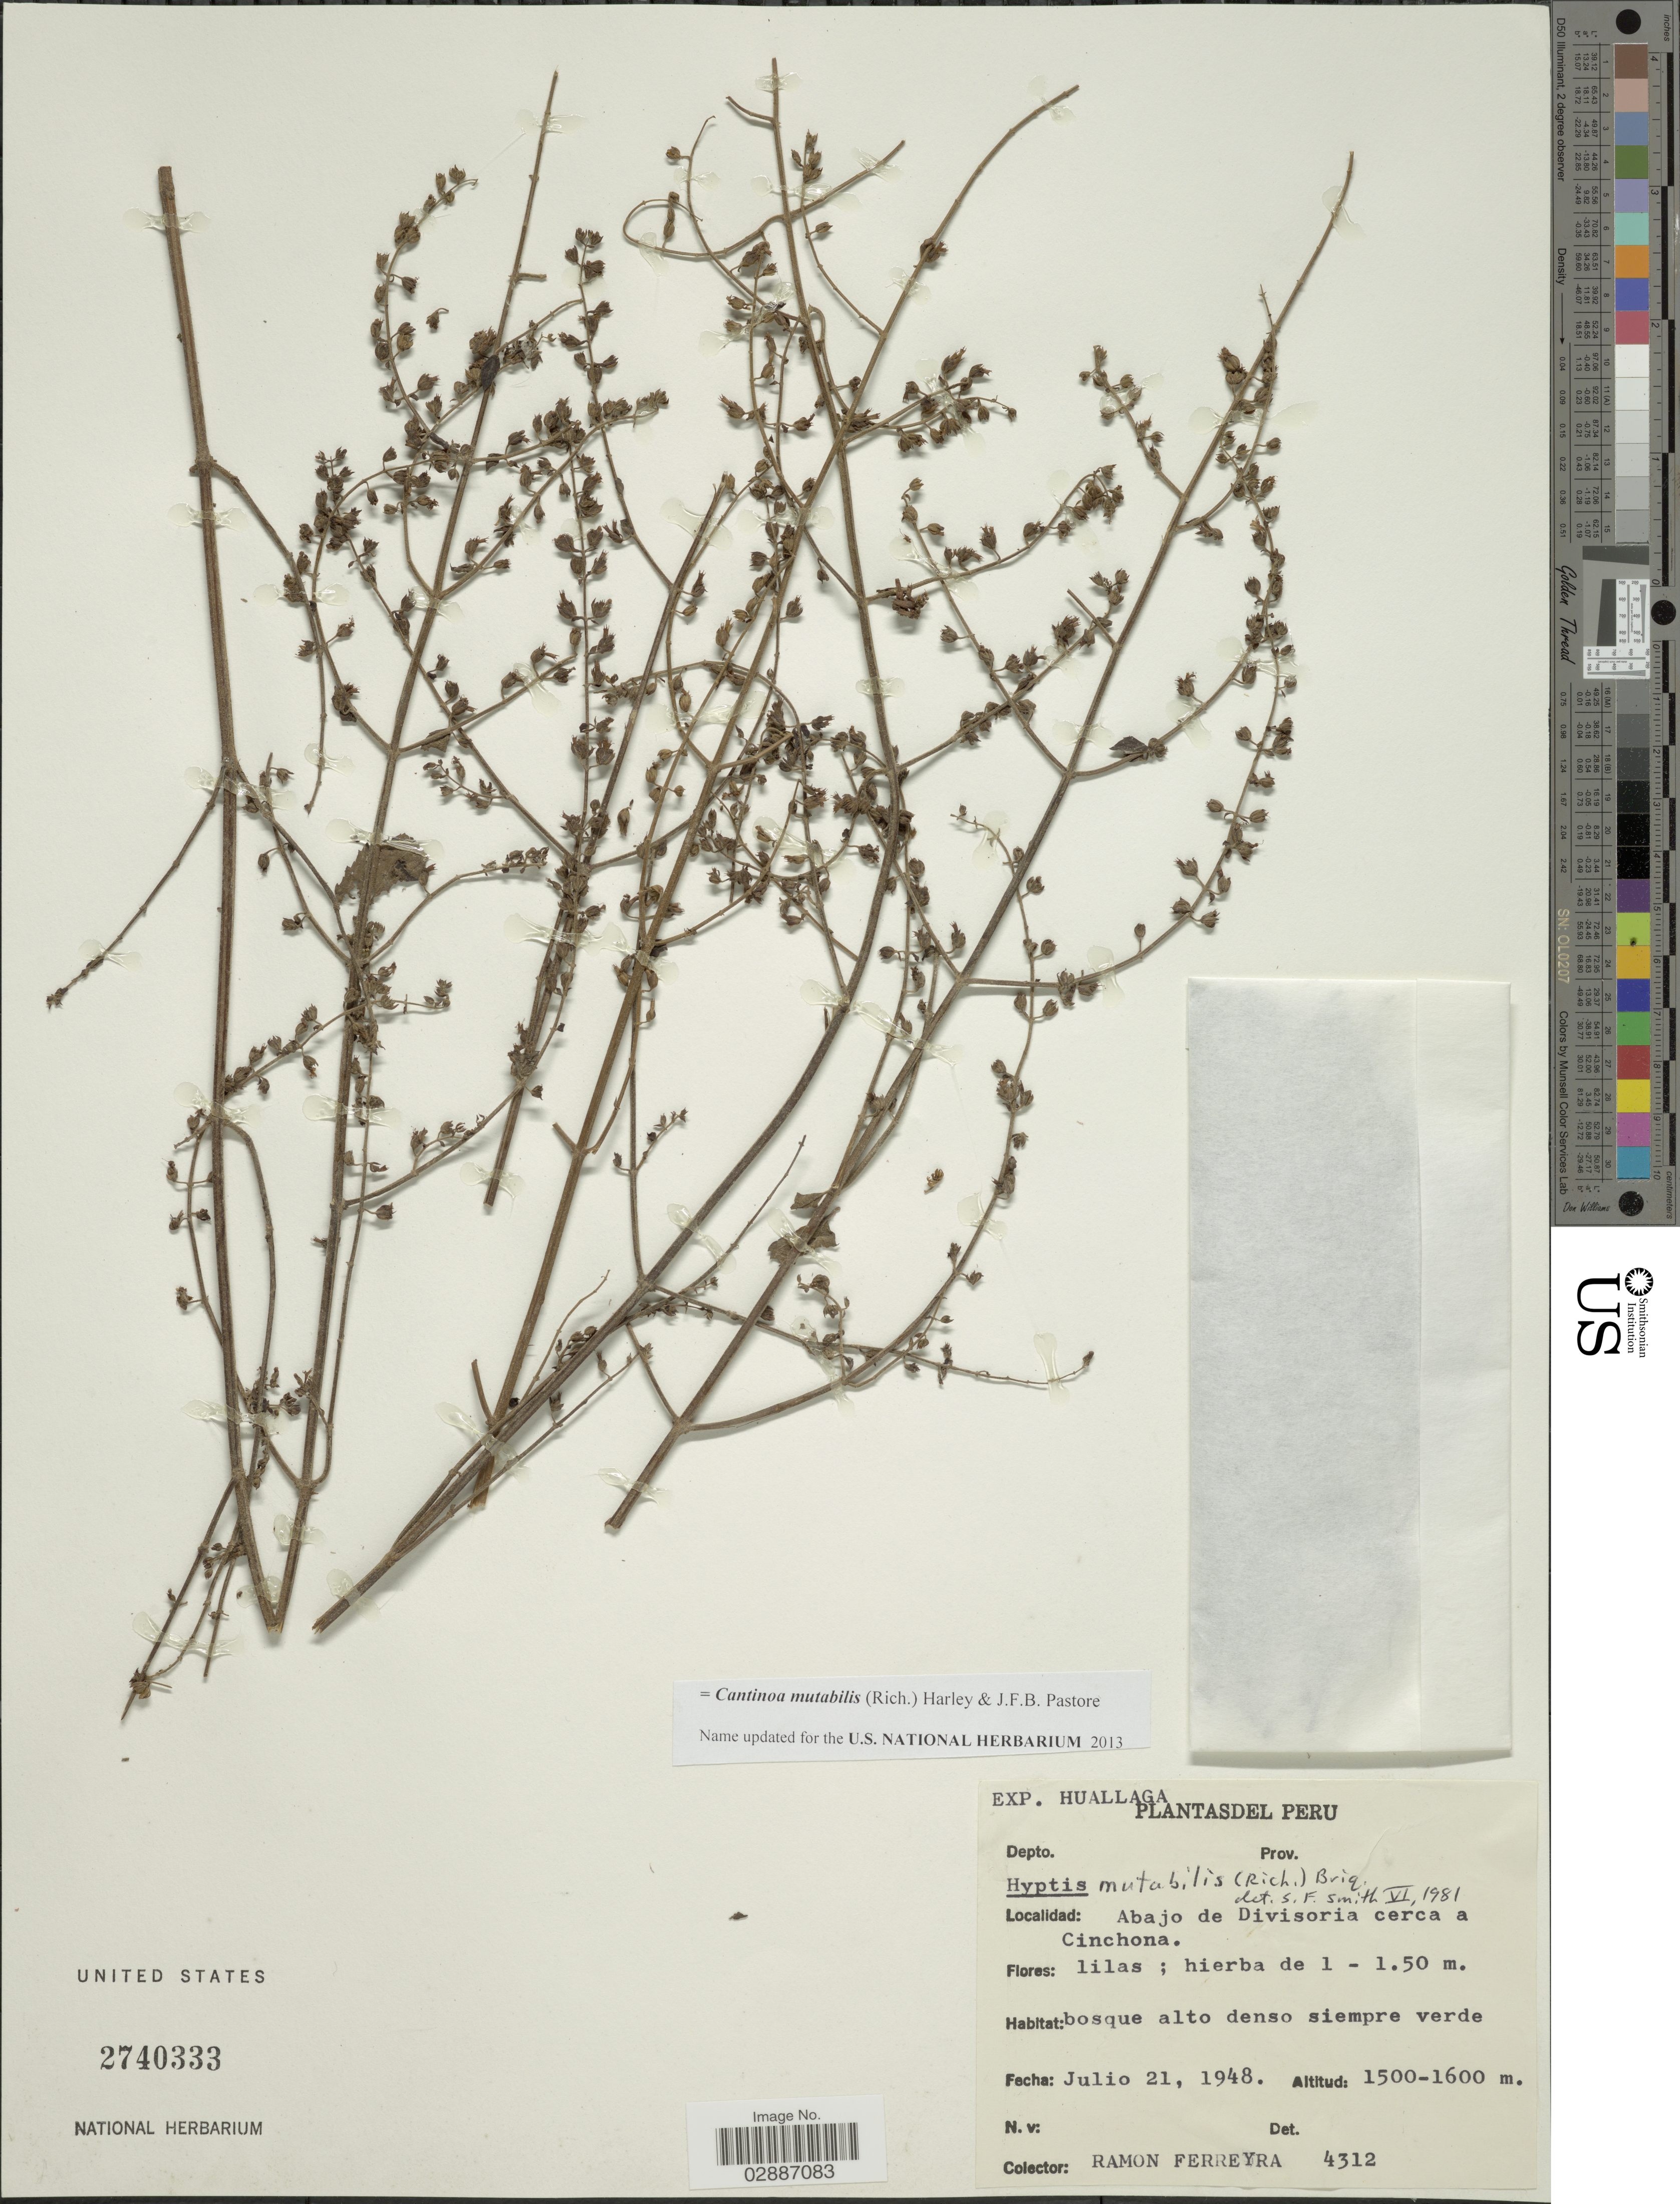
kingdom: Plantae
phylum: Tracheophyta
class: Magnoliopsida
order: Lamiales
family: Lamiaceae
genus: Cantinoa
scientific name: Cantinoa mutabilis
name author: (Epling) Harley & J.F.B. Pastore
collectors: R. A. Ferreyra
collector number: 4312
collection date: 1948-07-21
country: Peru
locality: Abajo de Divisoria cerca a Cinchona.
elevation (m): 1500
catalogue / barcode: US 2740333